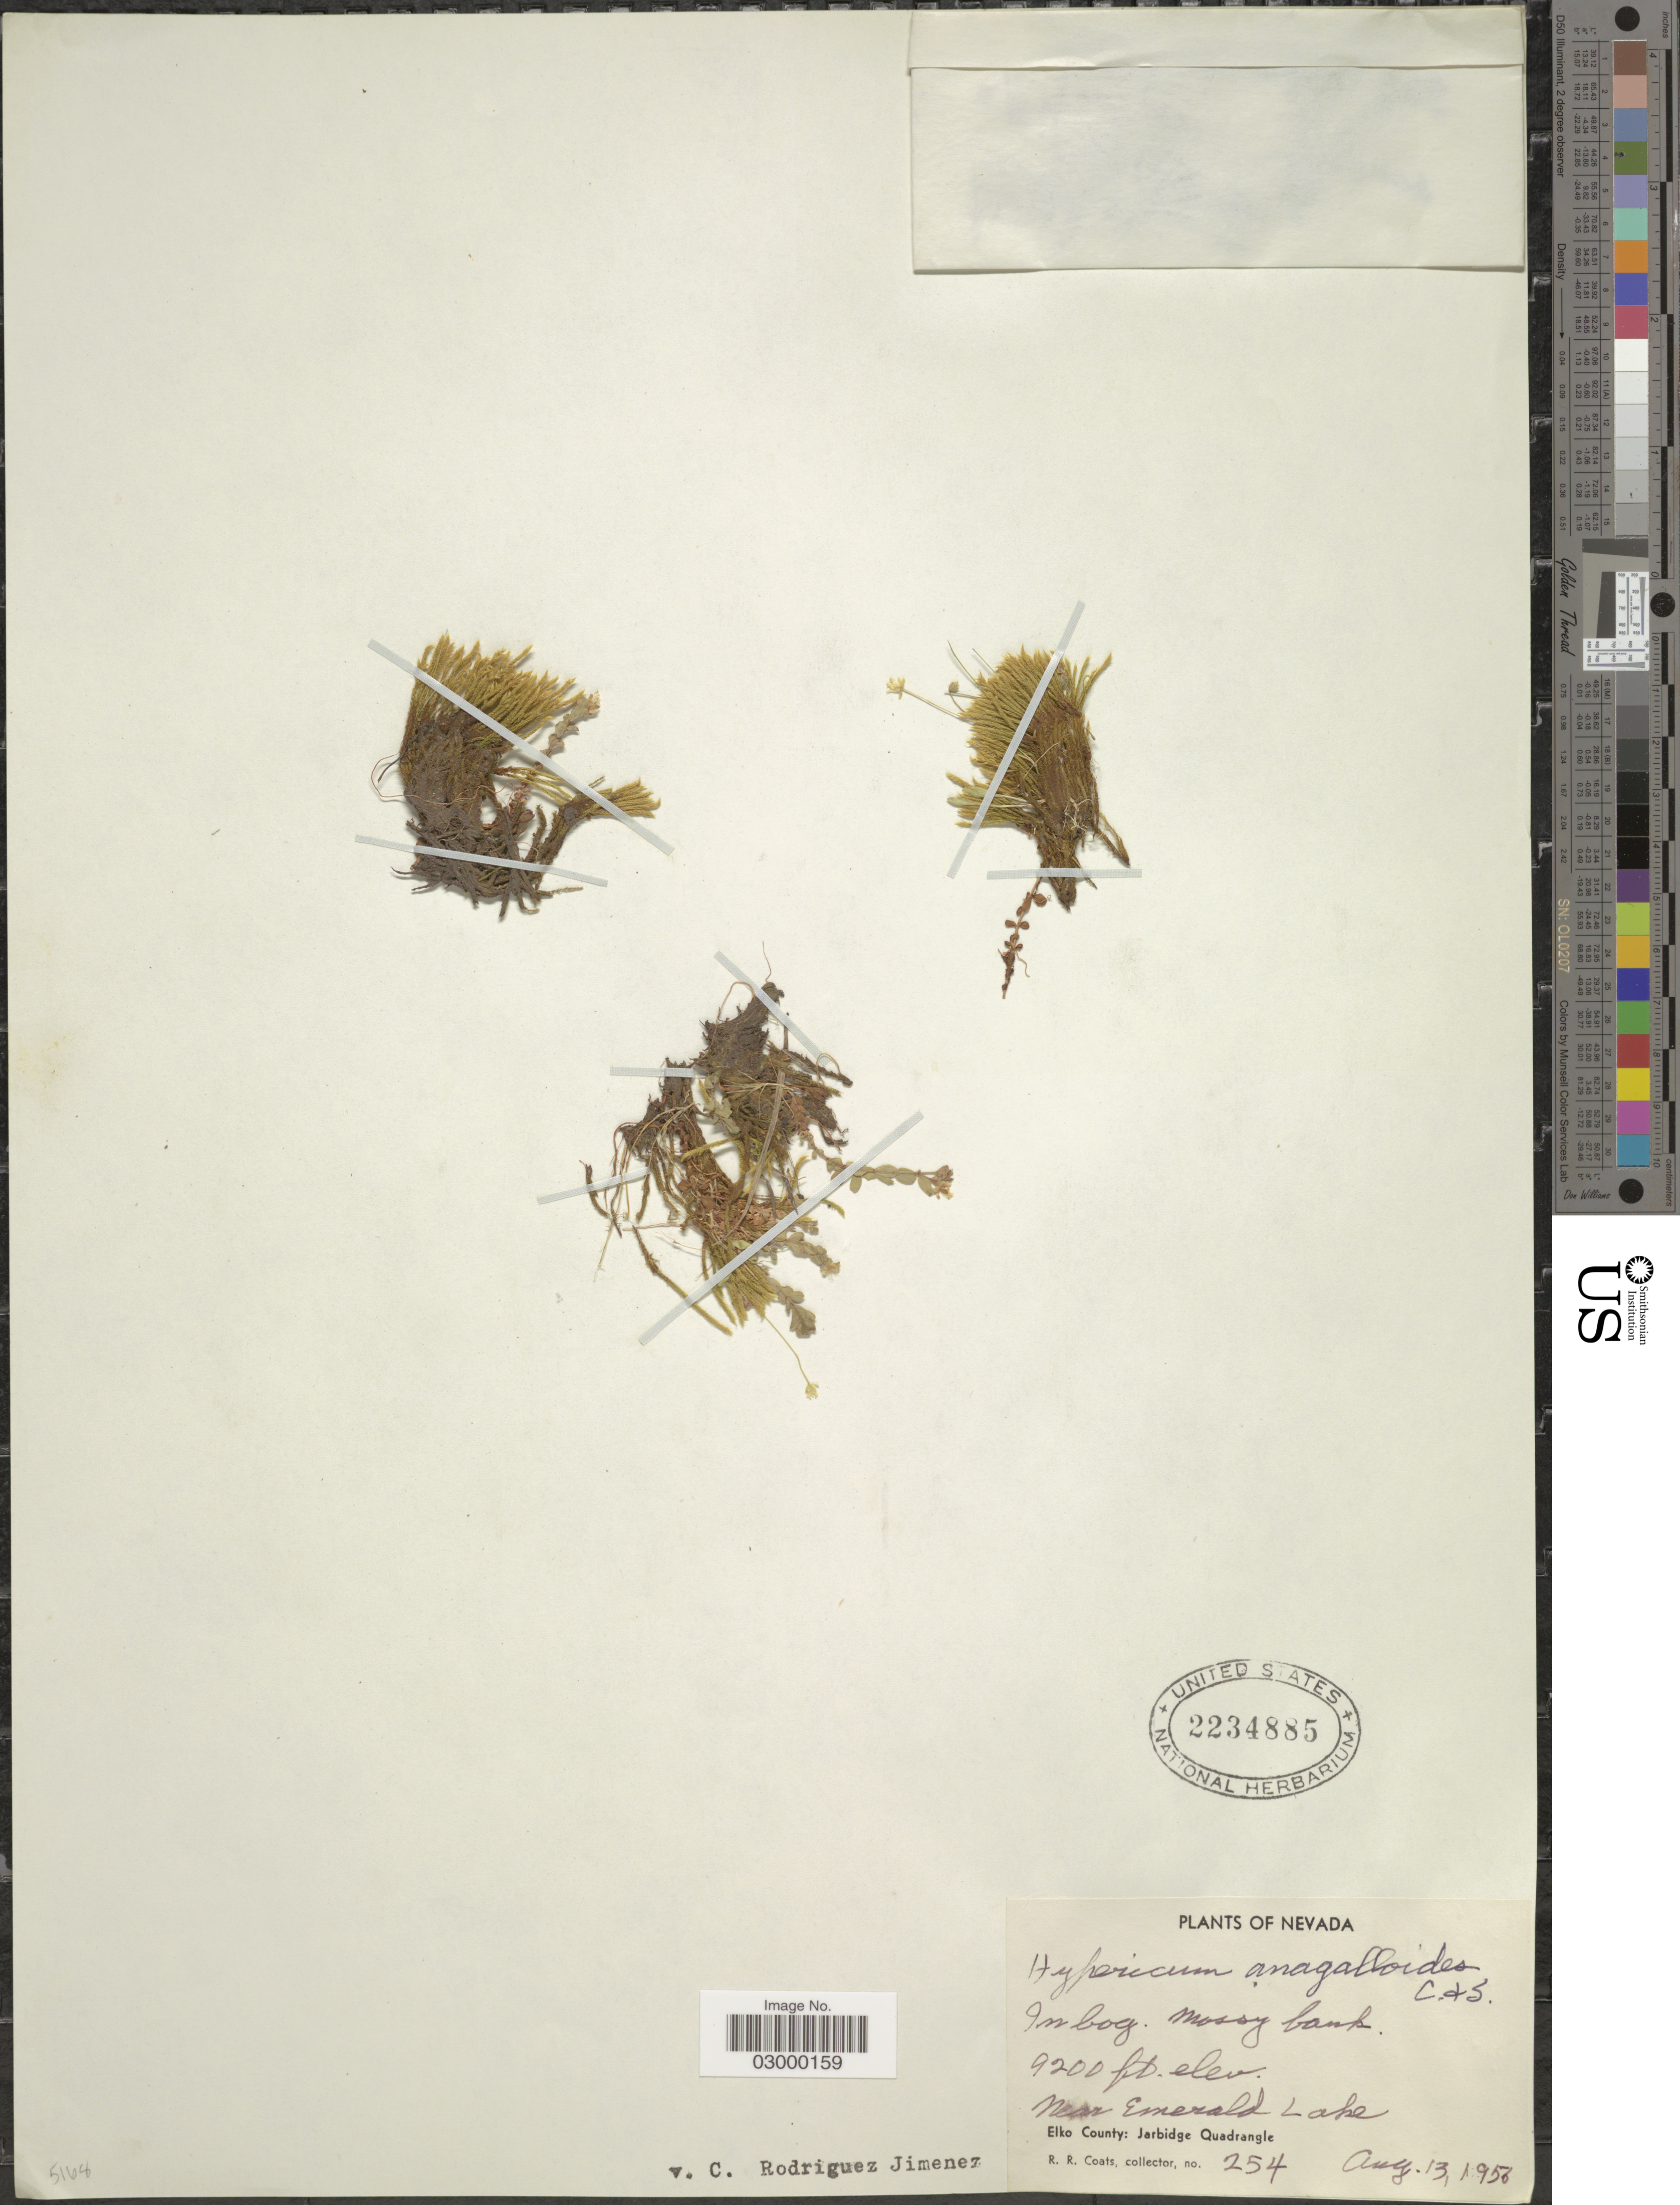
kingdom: Plantae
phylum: Tracheophyta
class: Magnoliopsida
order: Malpighiales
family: Hypericaceae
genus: Hypericum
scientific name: Hypericum anagalloides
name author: Cham. & Schltdl.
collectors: R. Coats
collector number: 254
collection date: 1956-08-13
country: United States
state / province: Nevada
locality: Near Emerald Lake, Elko County, Jarbidge Quadrangle.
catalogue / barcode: US 2234885